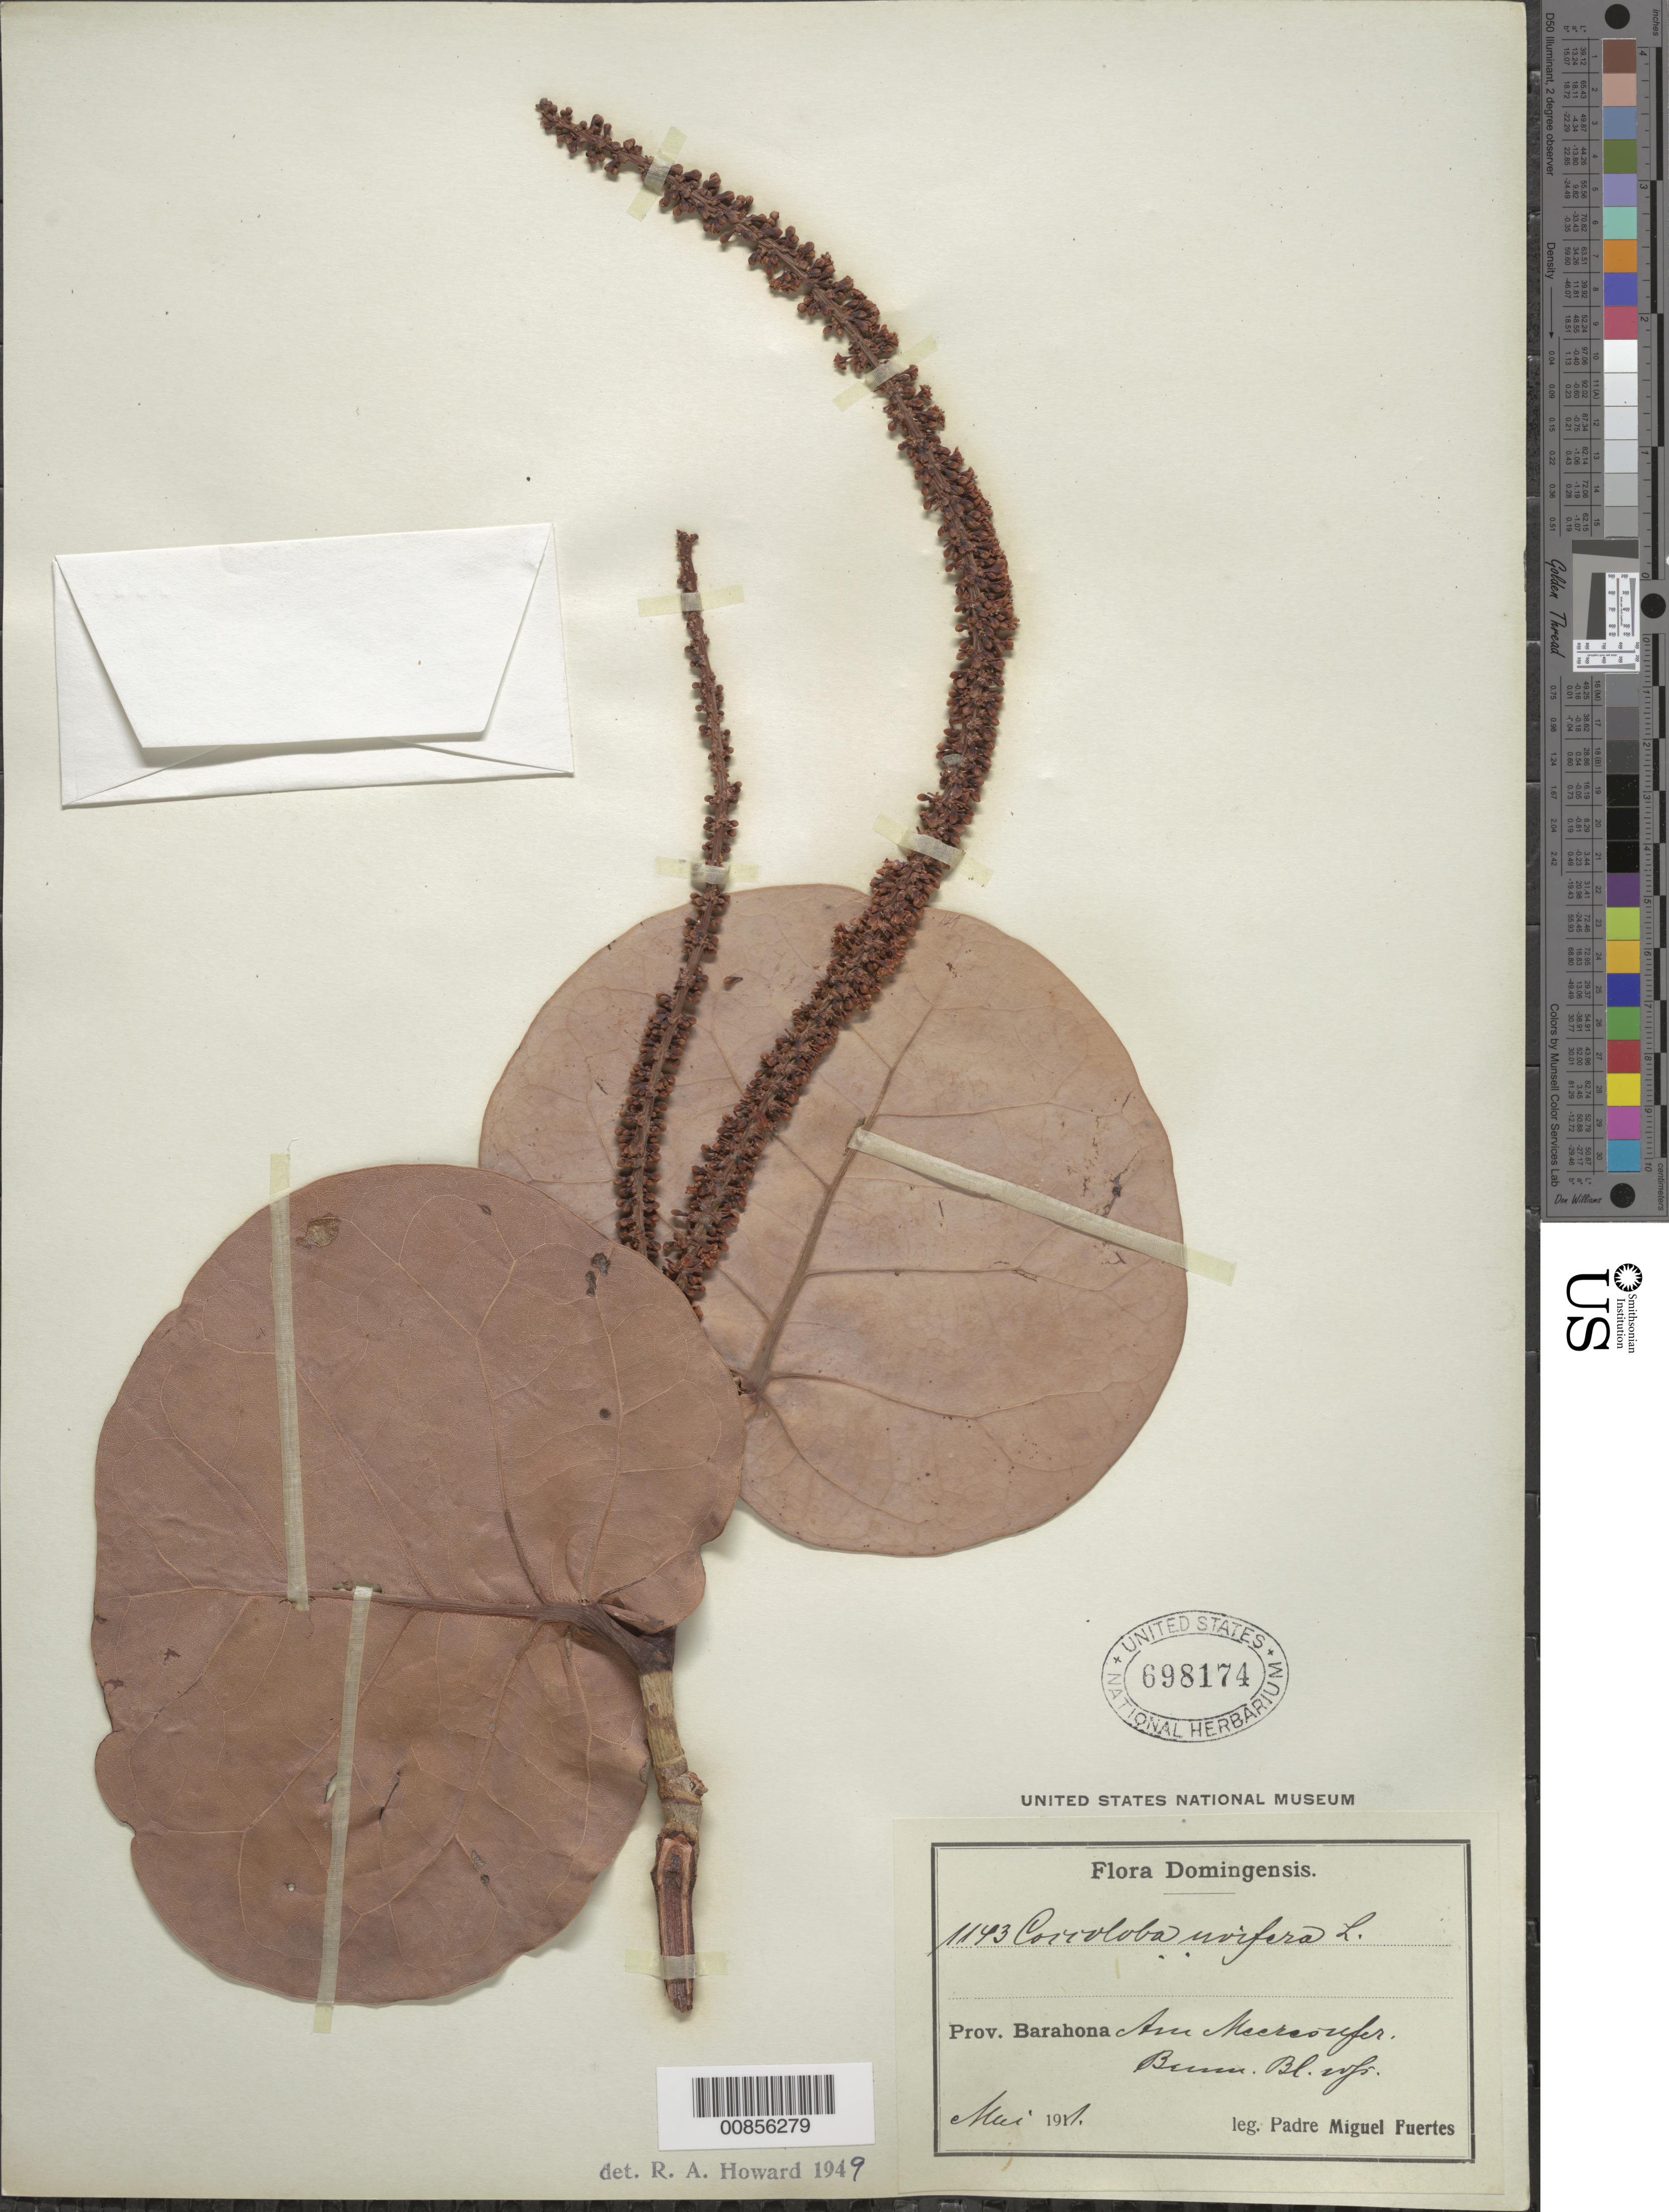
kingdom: Plantae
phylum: Tracheophyta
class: Magnoliopsida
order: Caryophyllales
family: Polygonaceae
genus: Coccoloba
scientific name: Coccoloba uvifera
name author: L.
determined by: Howard, R. A.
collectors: M. D. Fuertes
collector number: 1143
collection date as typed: May 1911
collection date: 1911-05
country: Dominican Republic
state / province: Barahona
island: Hispaniola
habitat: Am meeres ufer.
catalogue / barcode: US 698174